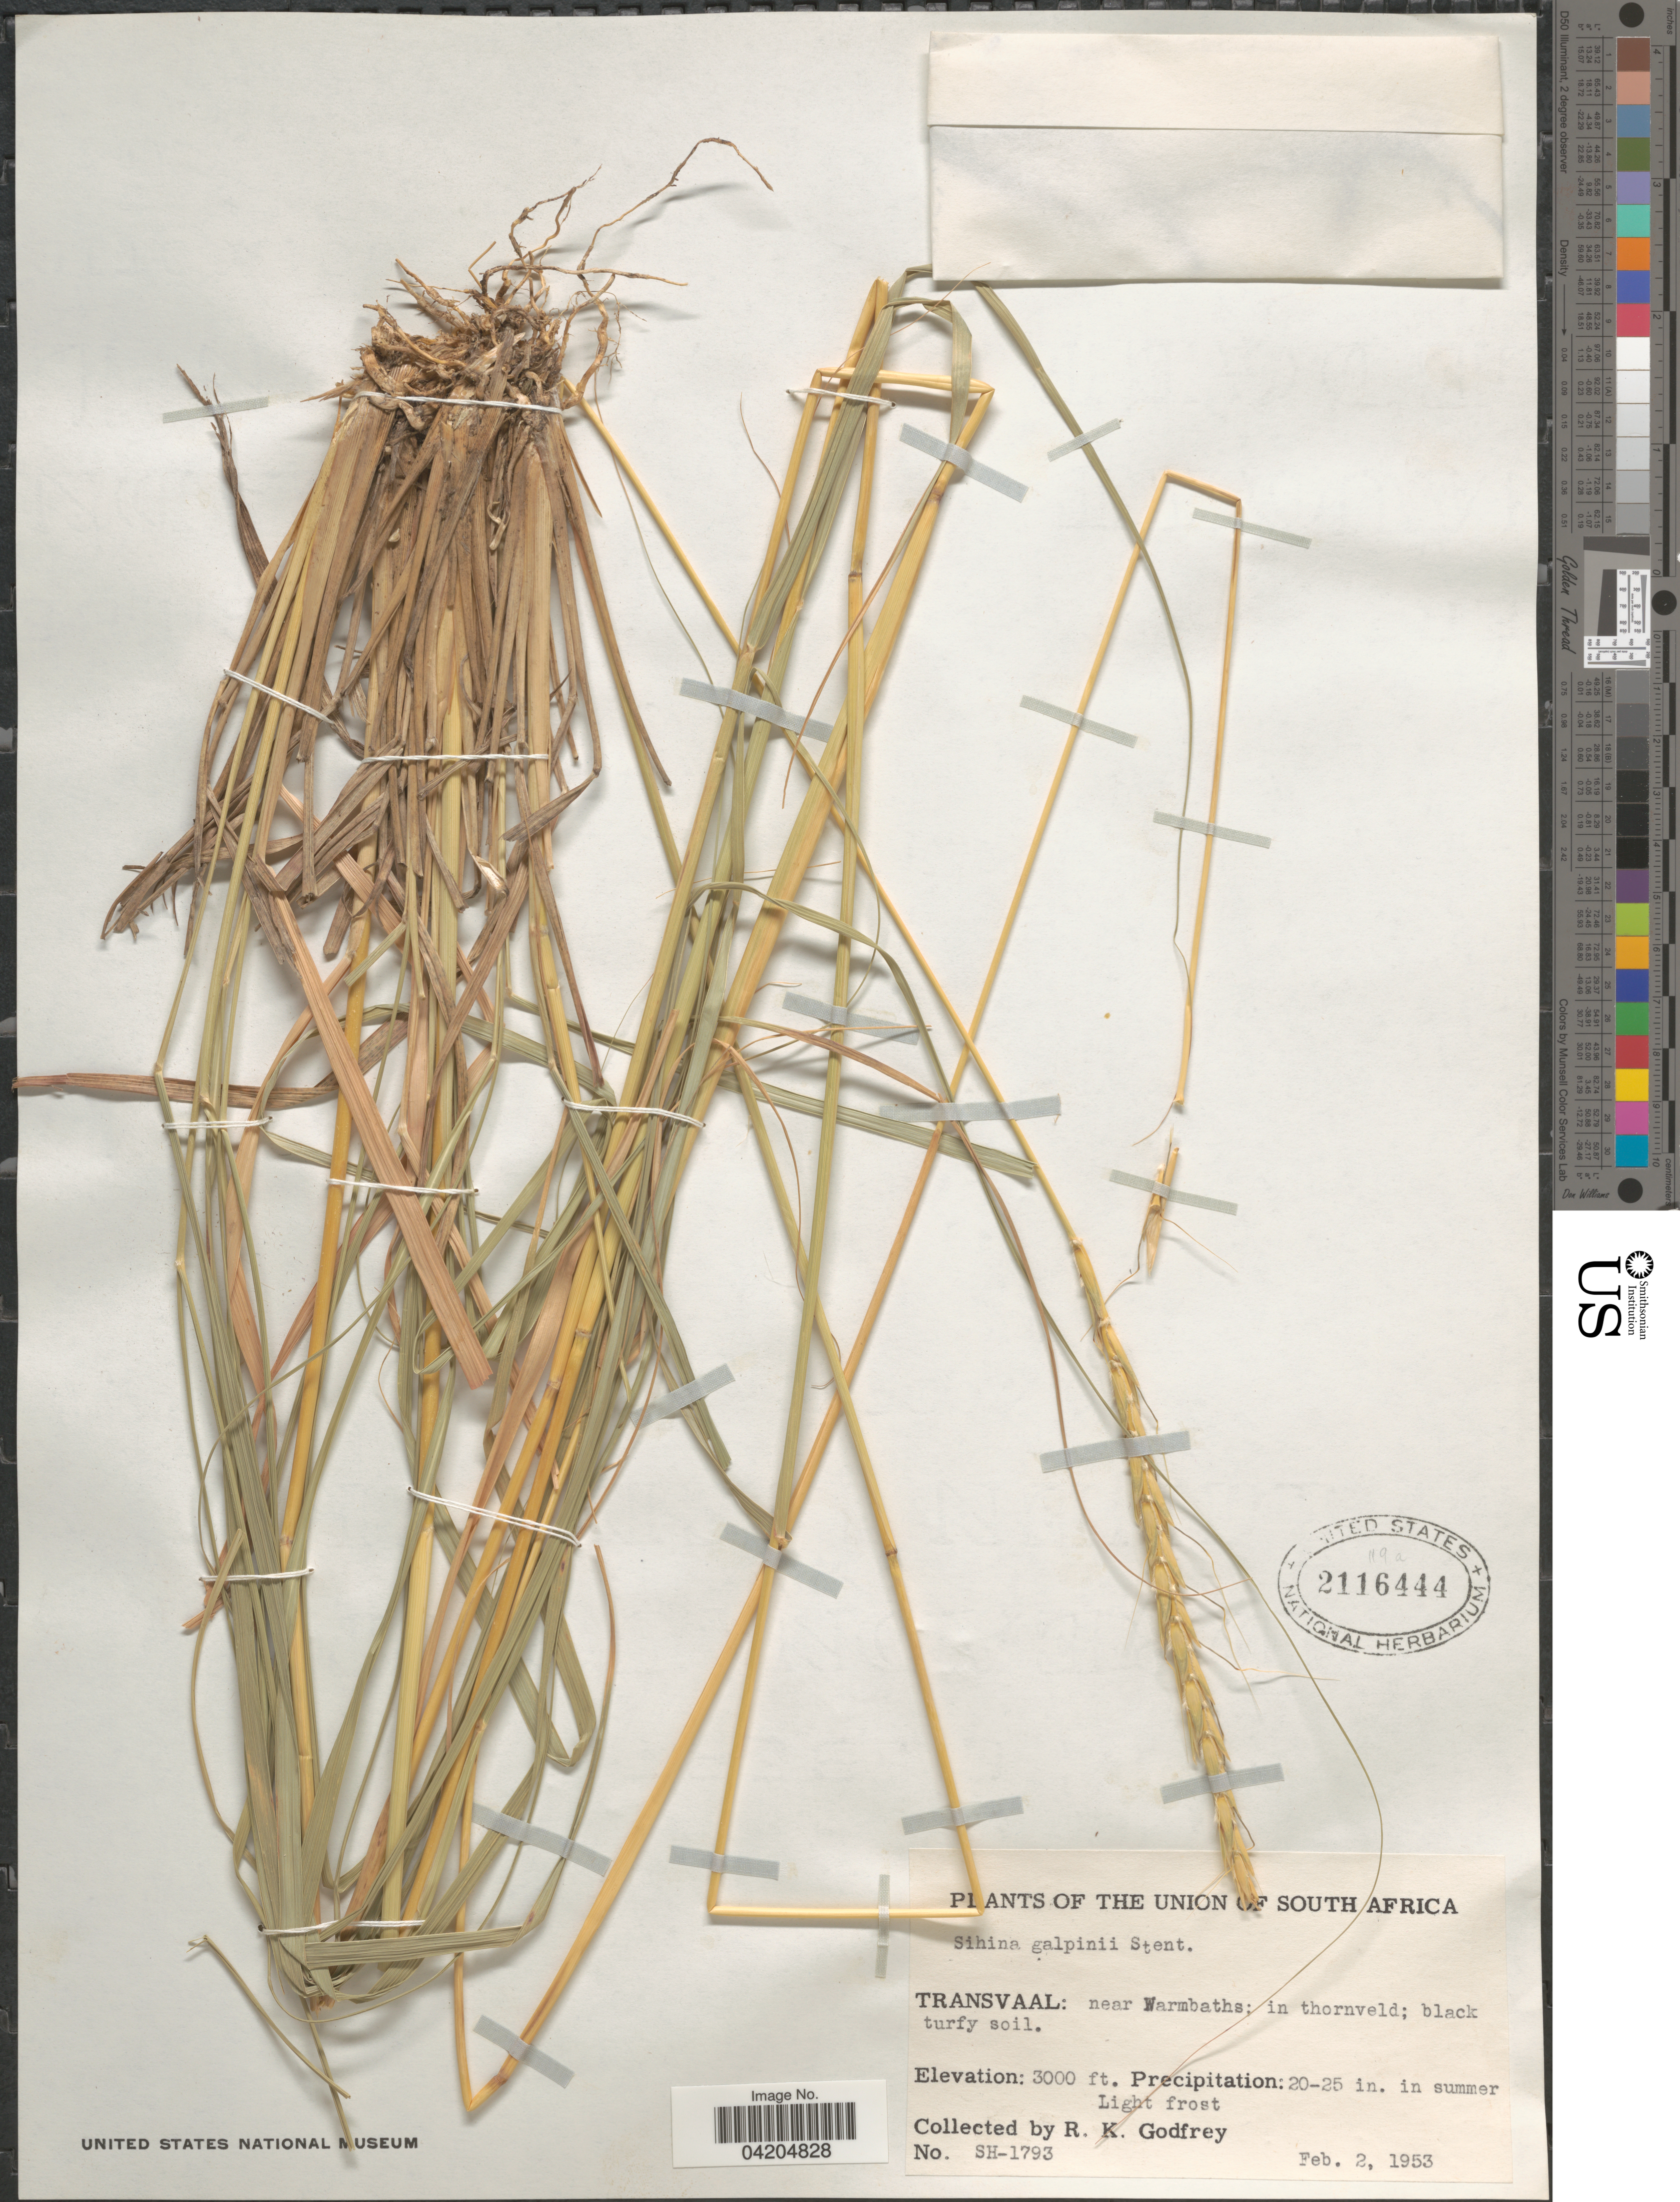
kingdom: Plantae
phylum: Tracheophyta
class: Liliopsida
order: Poales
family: Poaceae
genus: Sehima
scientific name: Sehima galpinii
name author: Stent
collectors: R. K. Godfrey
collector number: SH-1793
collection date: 1953-02-02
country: South Africa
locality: The Union of South Africa. Transvaal: near Warmbaths.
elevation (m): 914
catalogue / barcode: US 2116444